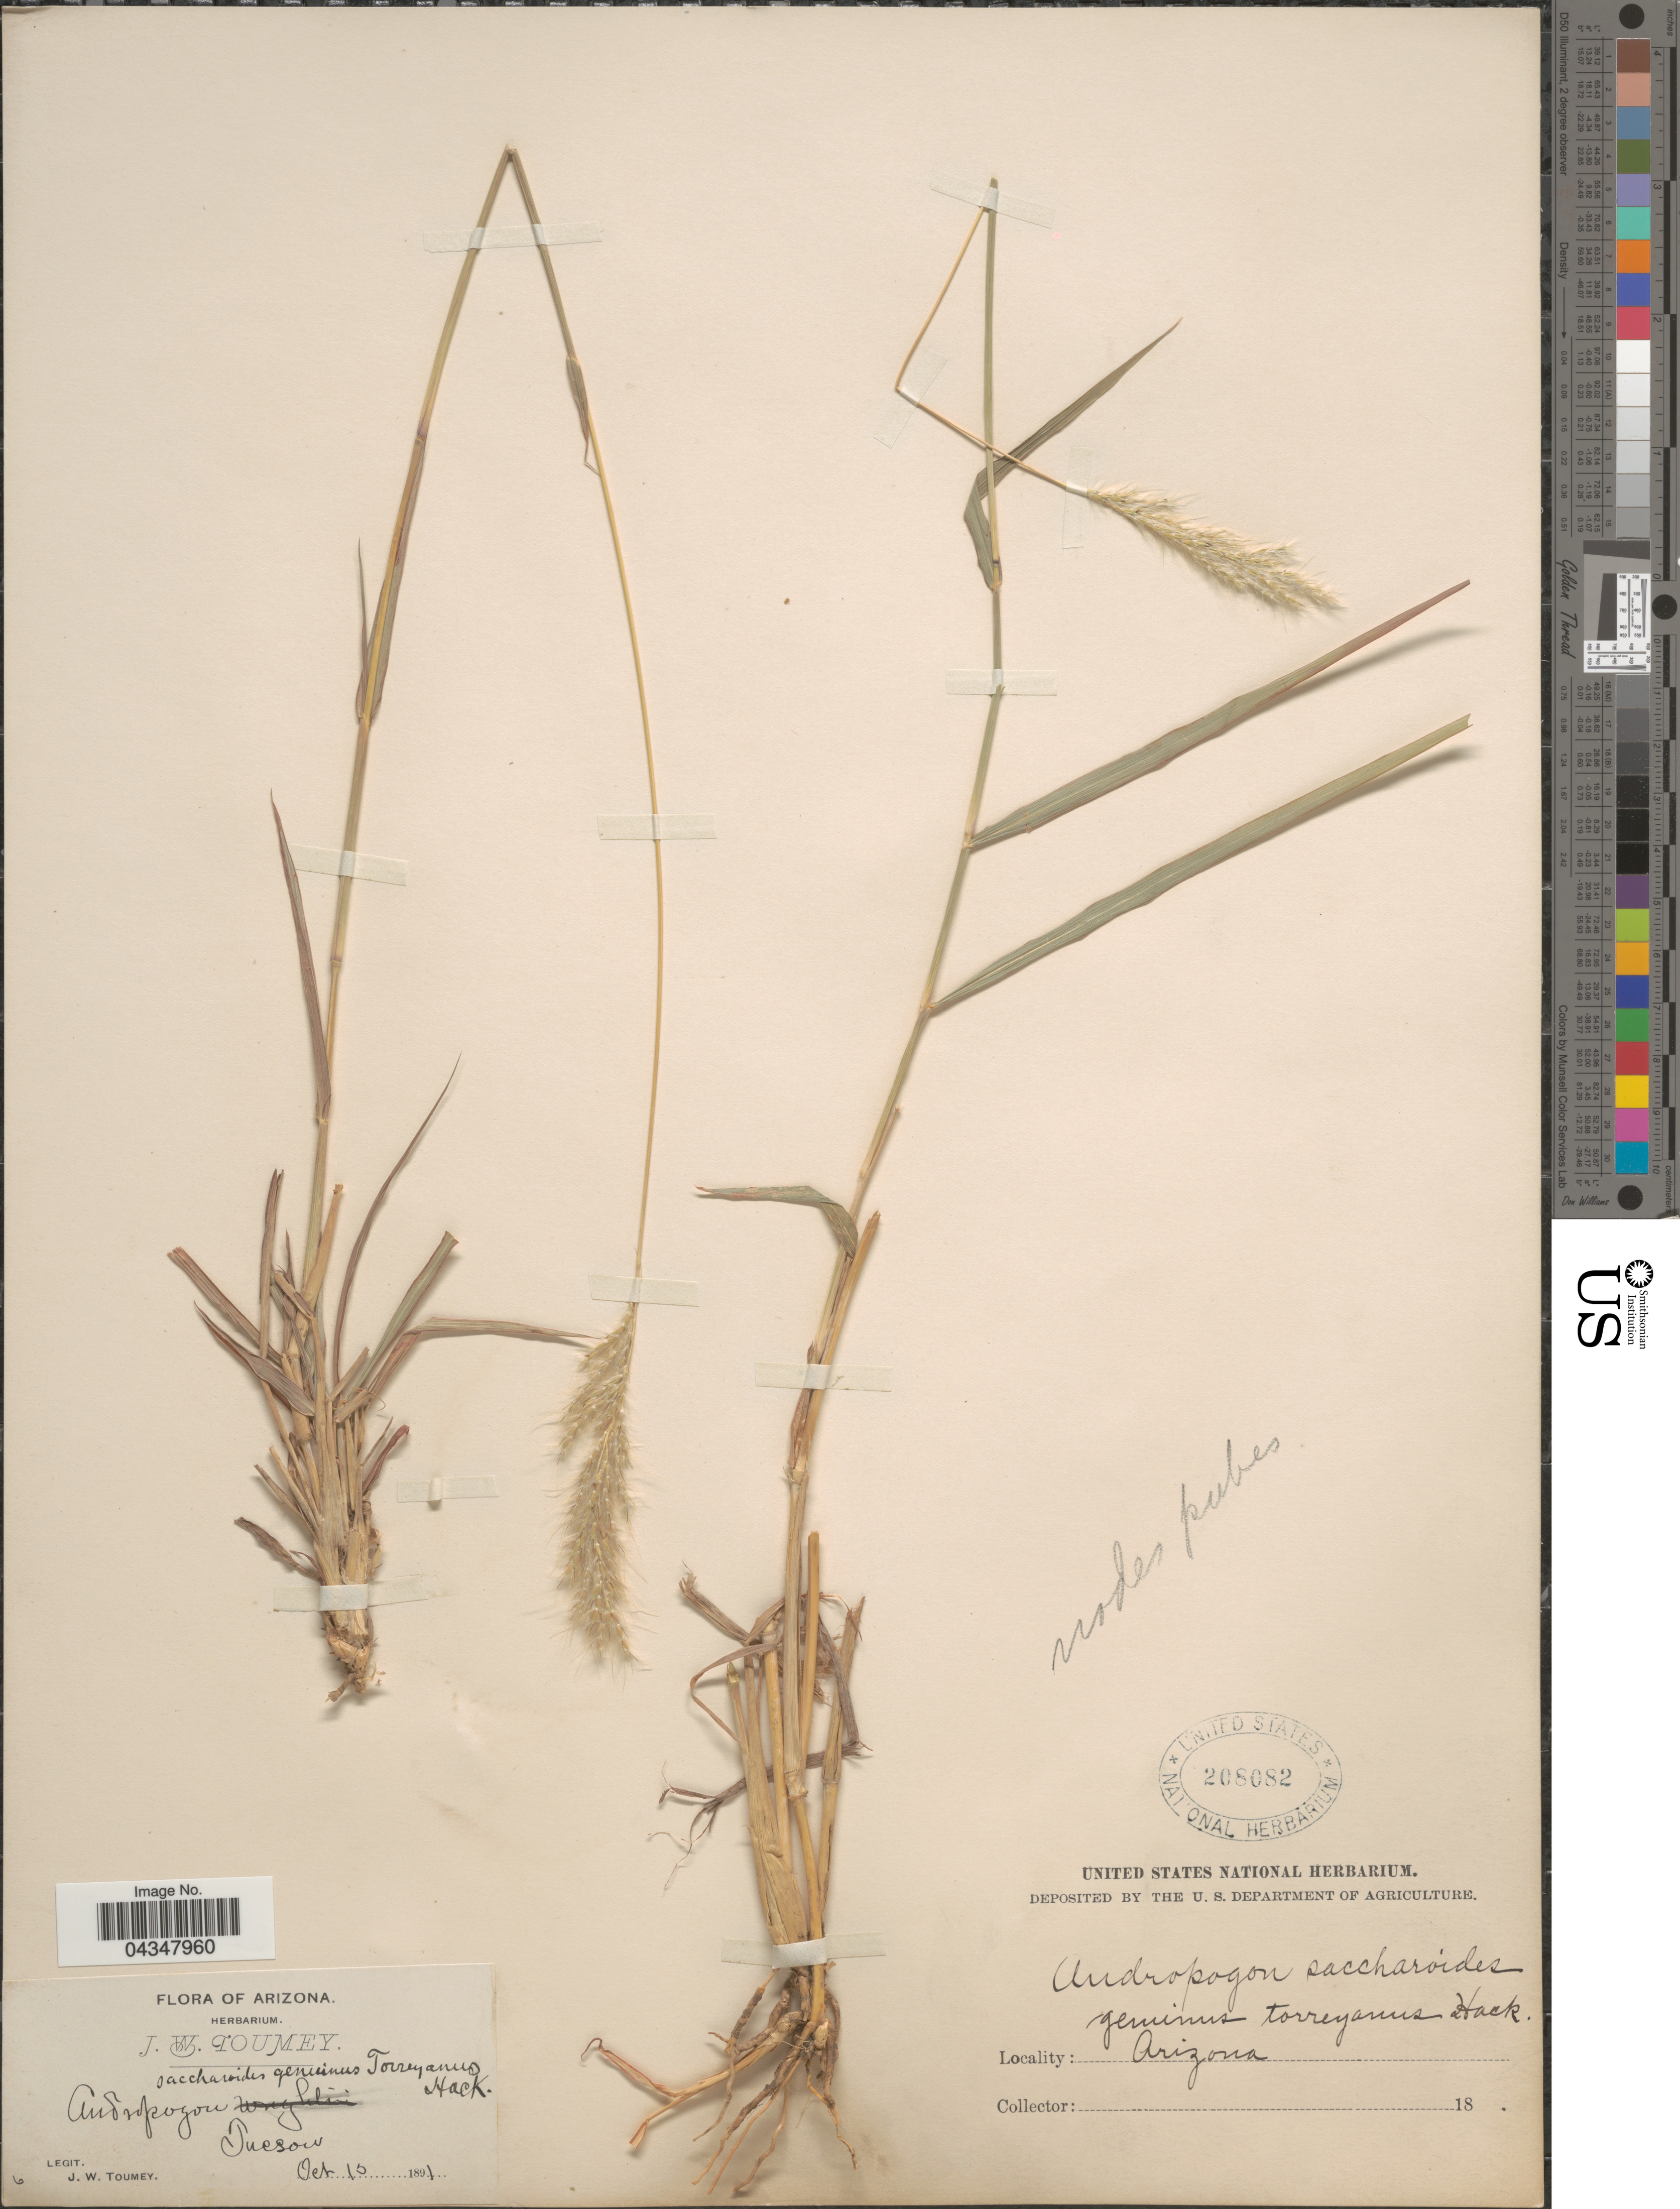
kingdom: Plantae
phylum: Tracheophyta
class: Liliopsida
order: Poales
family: Poaceae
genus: Bothriochloa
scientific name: Bothriochloa saccharoides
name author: (Sw.) Rydb.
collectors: J. W. Toumey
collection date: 1891-10-13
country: United States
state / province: Arizona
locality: Tucson.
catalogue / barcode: US 208082